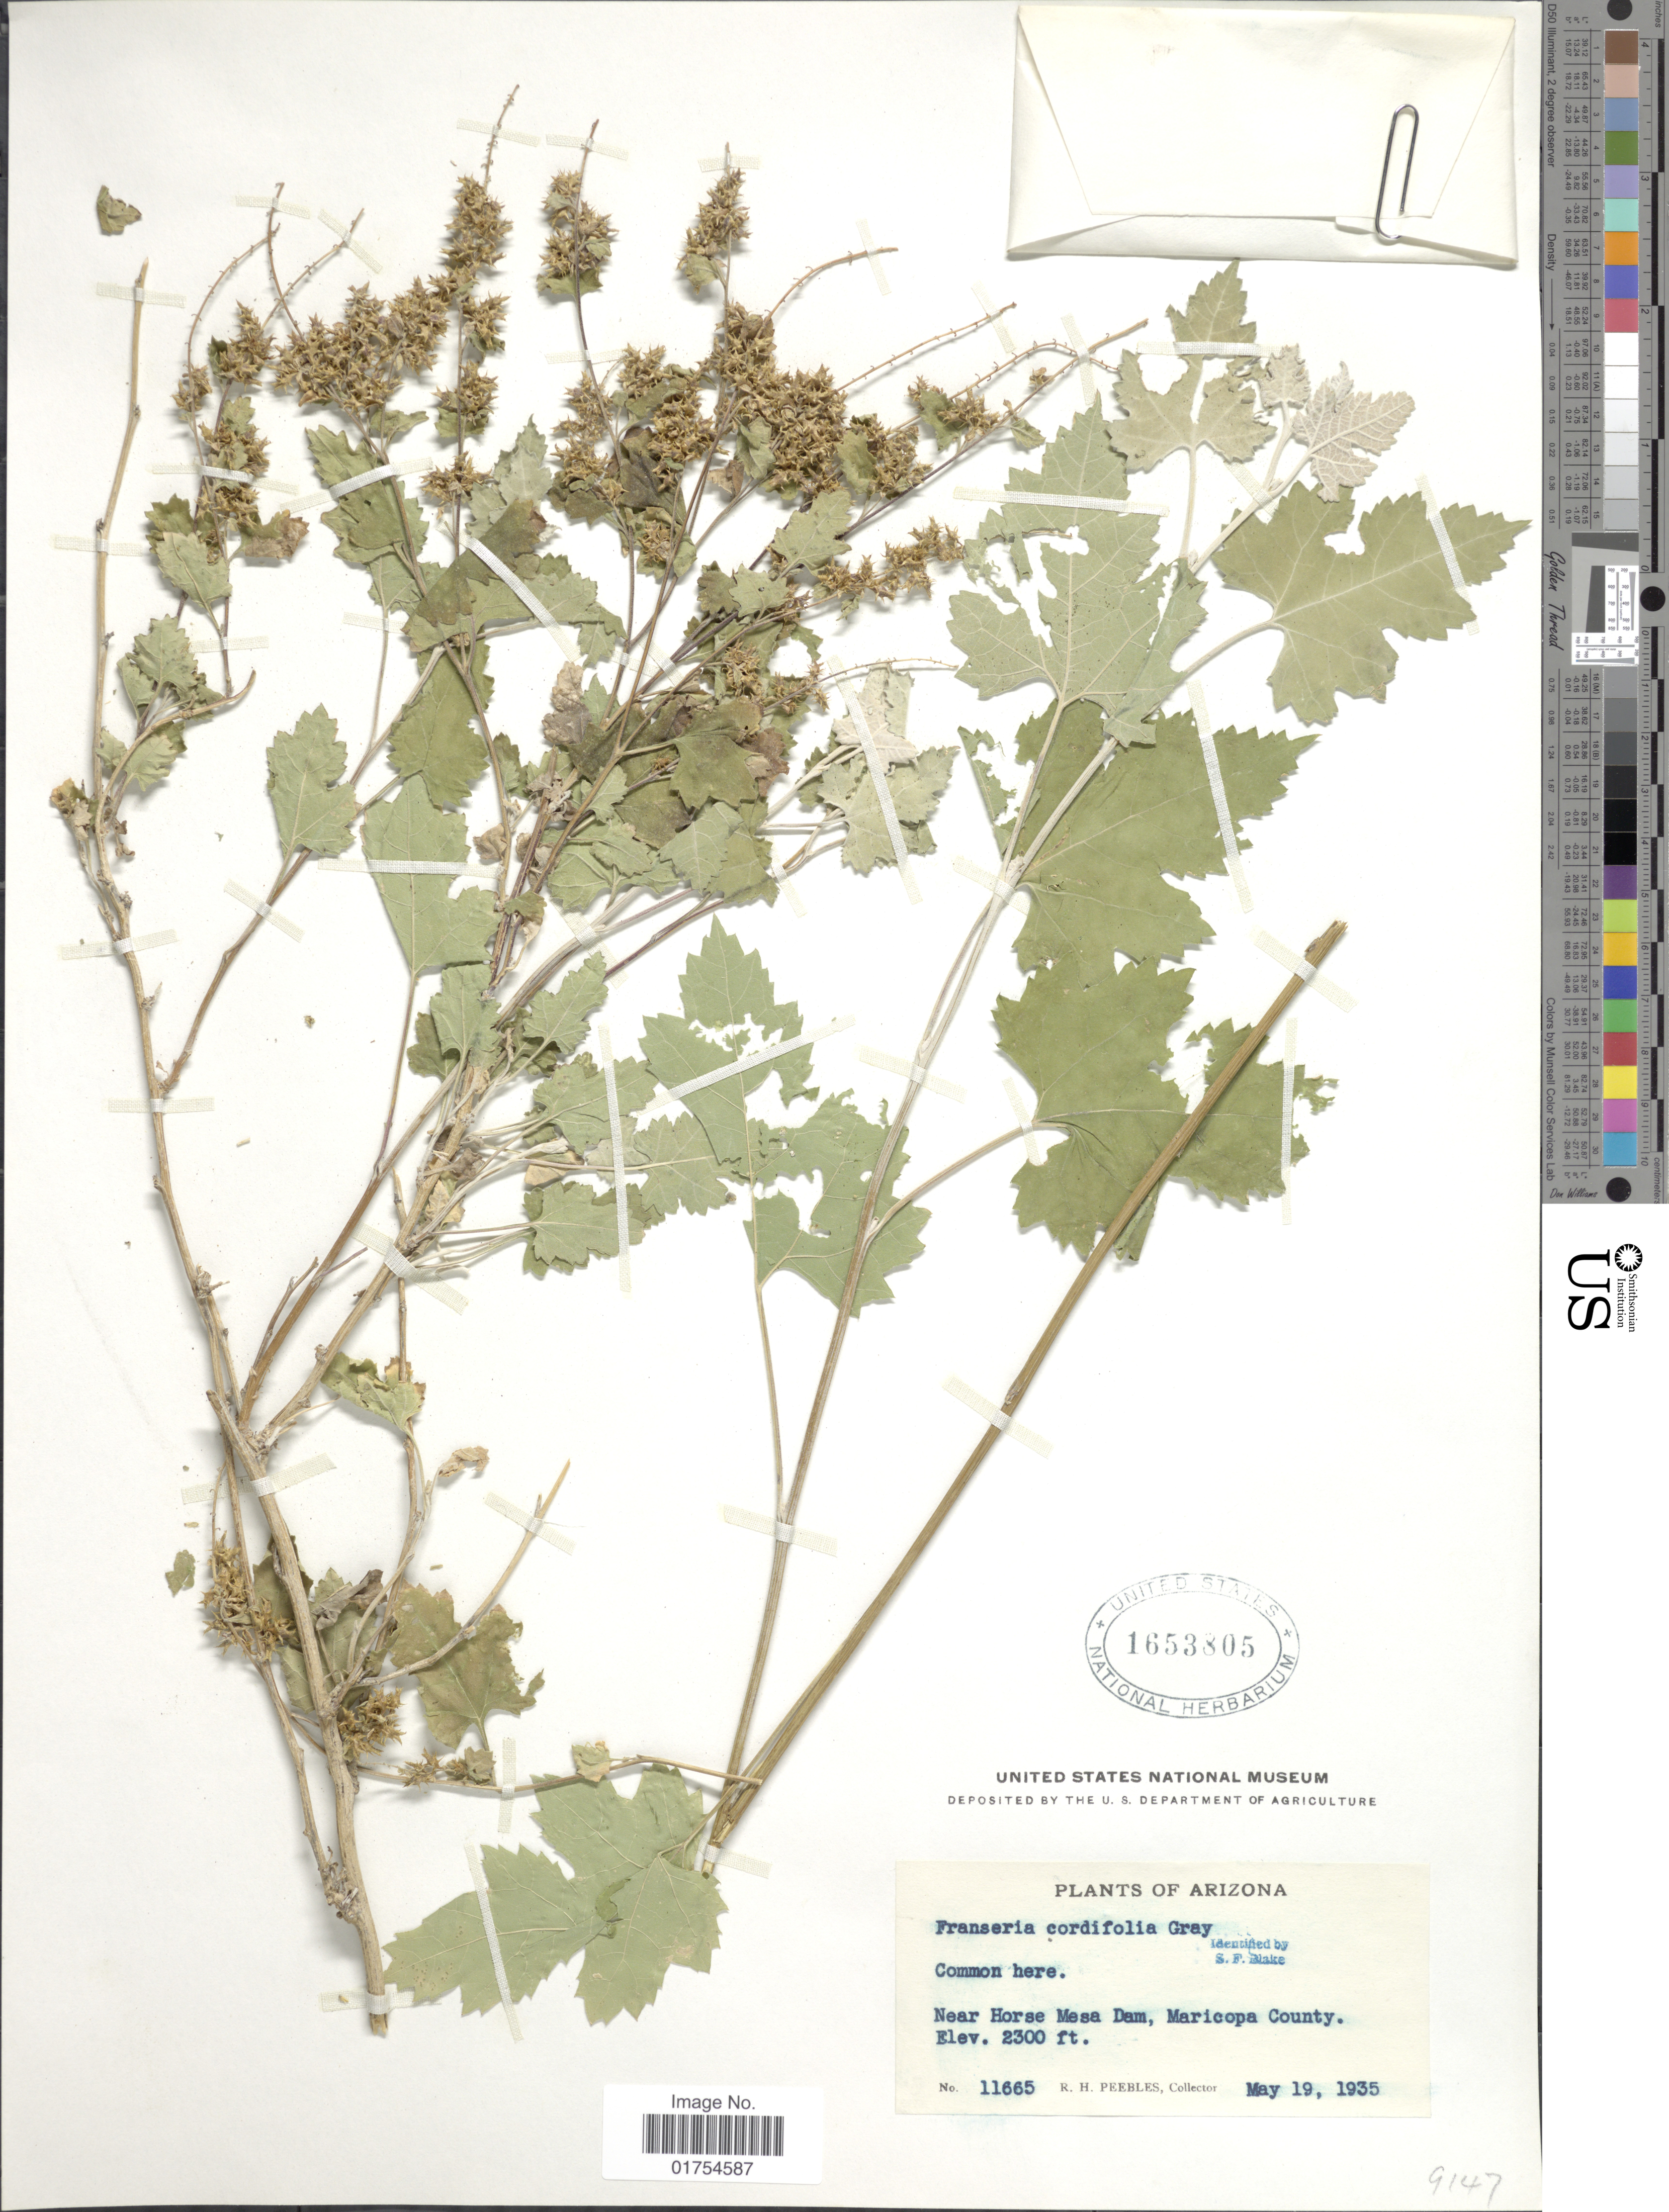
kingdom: Plantae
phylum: Tracheophyta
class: Magnoliopsida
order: Asterales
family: Asteraceae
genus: Franseria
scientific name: Franseria cordifolia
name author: A. Gray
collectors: R. H. Peebles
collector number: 11665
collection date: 1935-05-19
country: United States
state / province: Arizona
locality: Near Horse Mesa Dam, Maricopa County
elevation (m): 701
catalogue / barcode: US 1653805